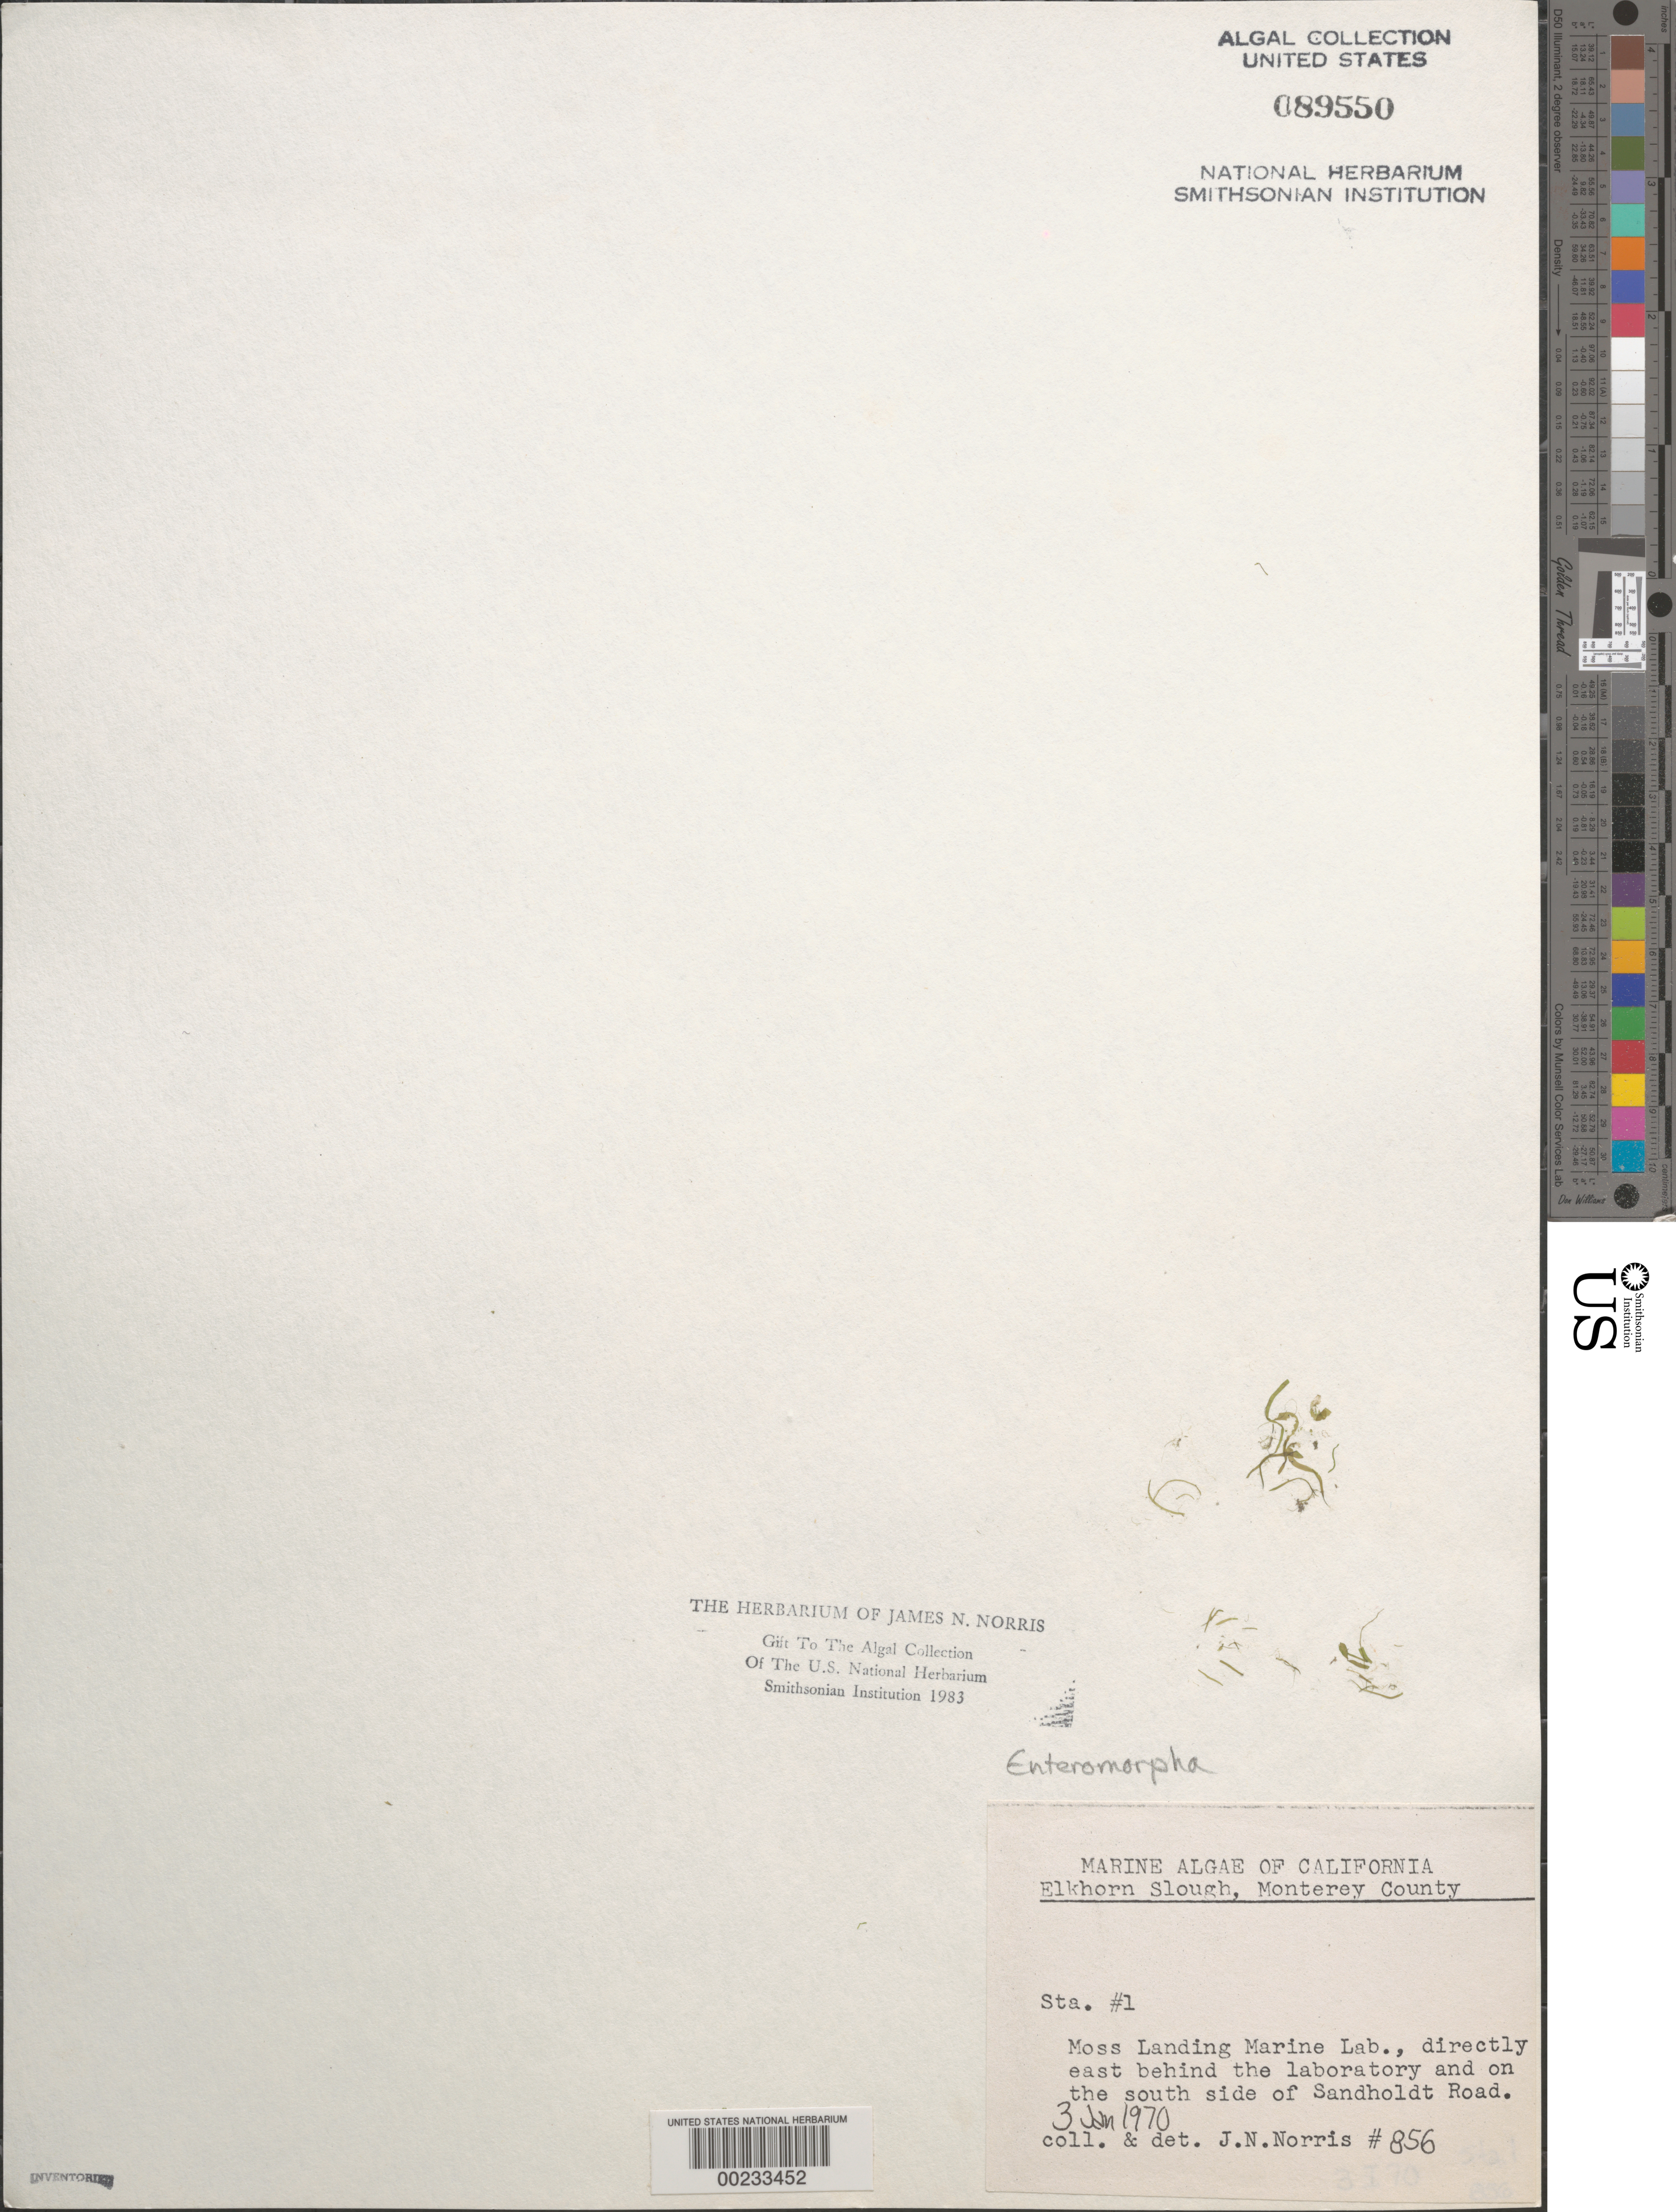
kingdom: Plantae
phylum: Chlorophyta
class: Ulvophyceae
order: Ulvales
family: Ulvaceae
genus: Ulva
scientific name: Ulva sp.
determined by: Algae name updating Project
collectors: J. N. Norris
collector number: JN-856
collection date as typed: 03 Jan 1970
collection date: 1970-01-03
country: United States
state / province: California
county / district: Monterey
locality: Elkhorn Slough, Moss Landing Marine Laboratory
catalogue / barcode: US 89550